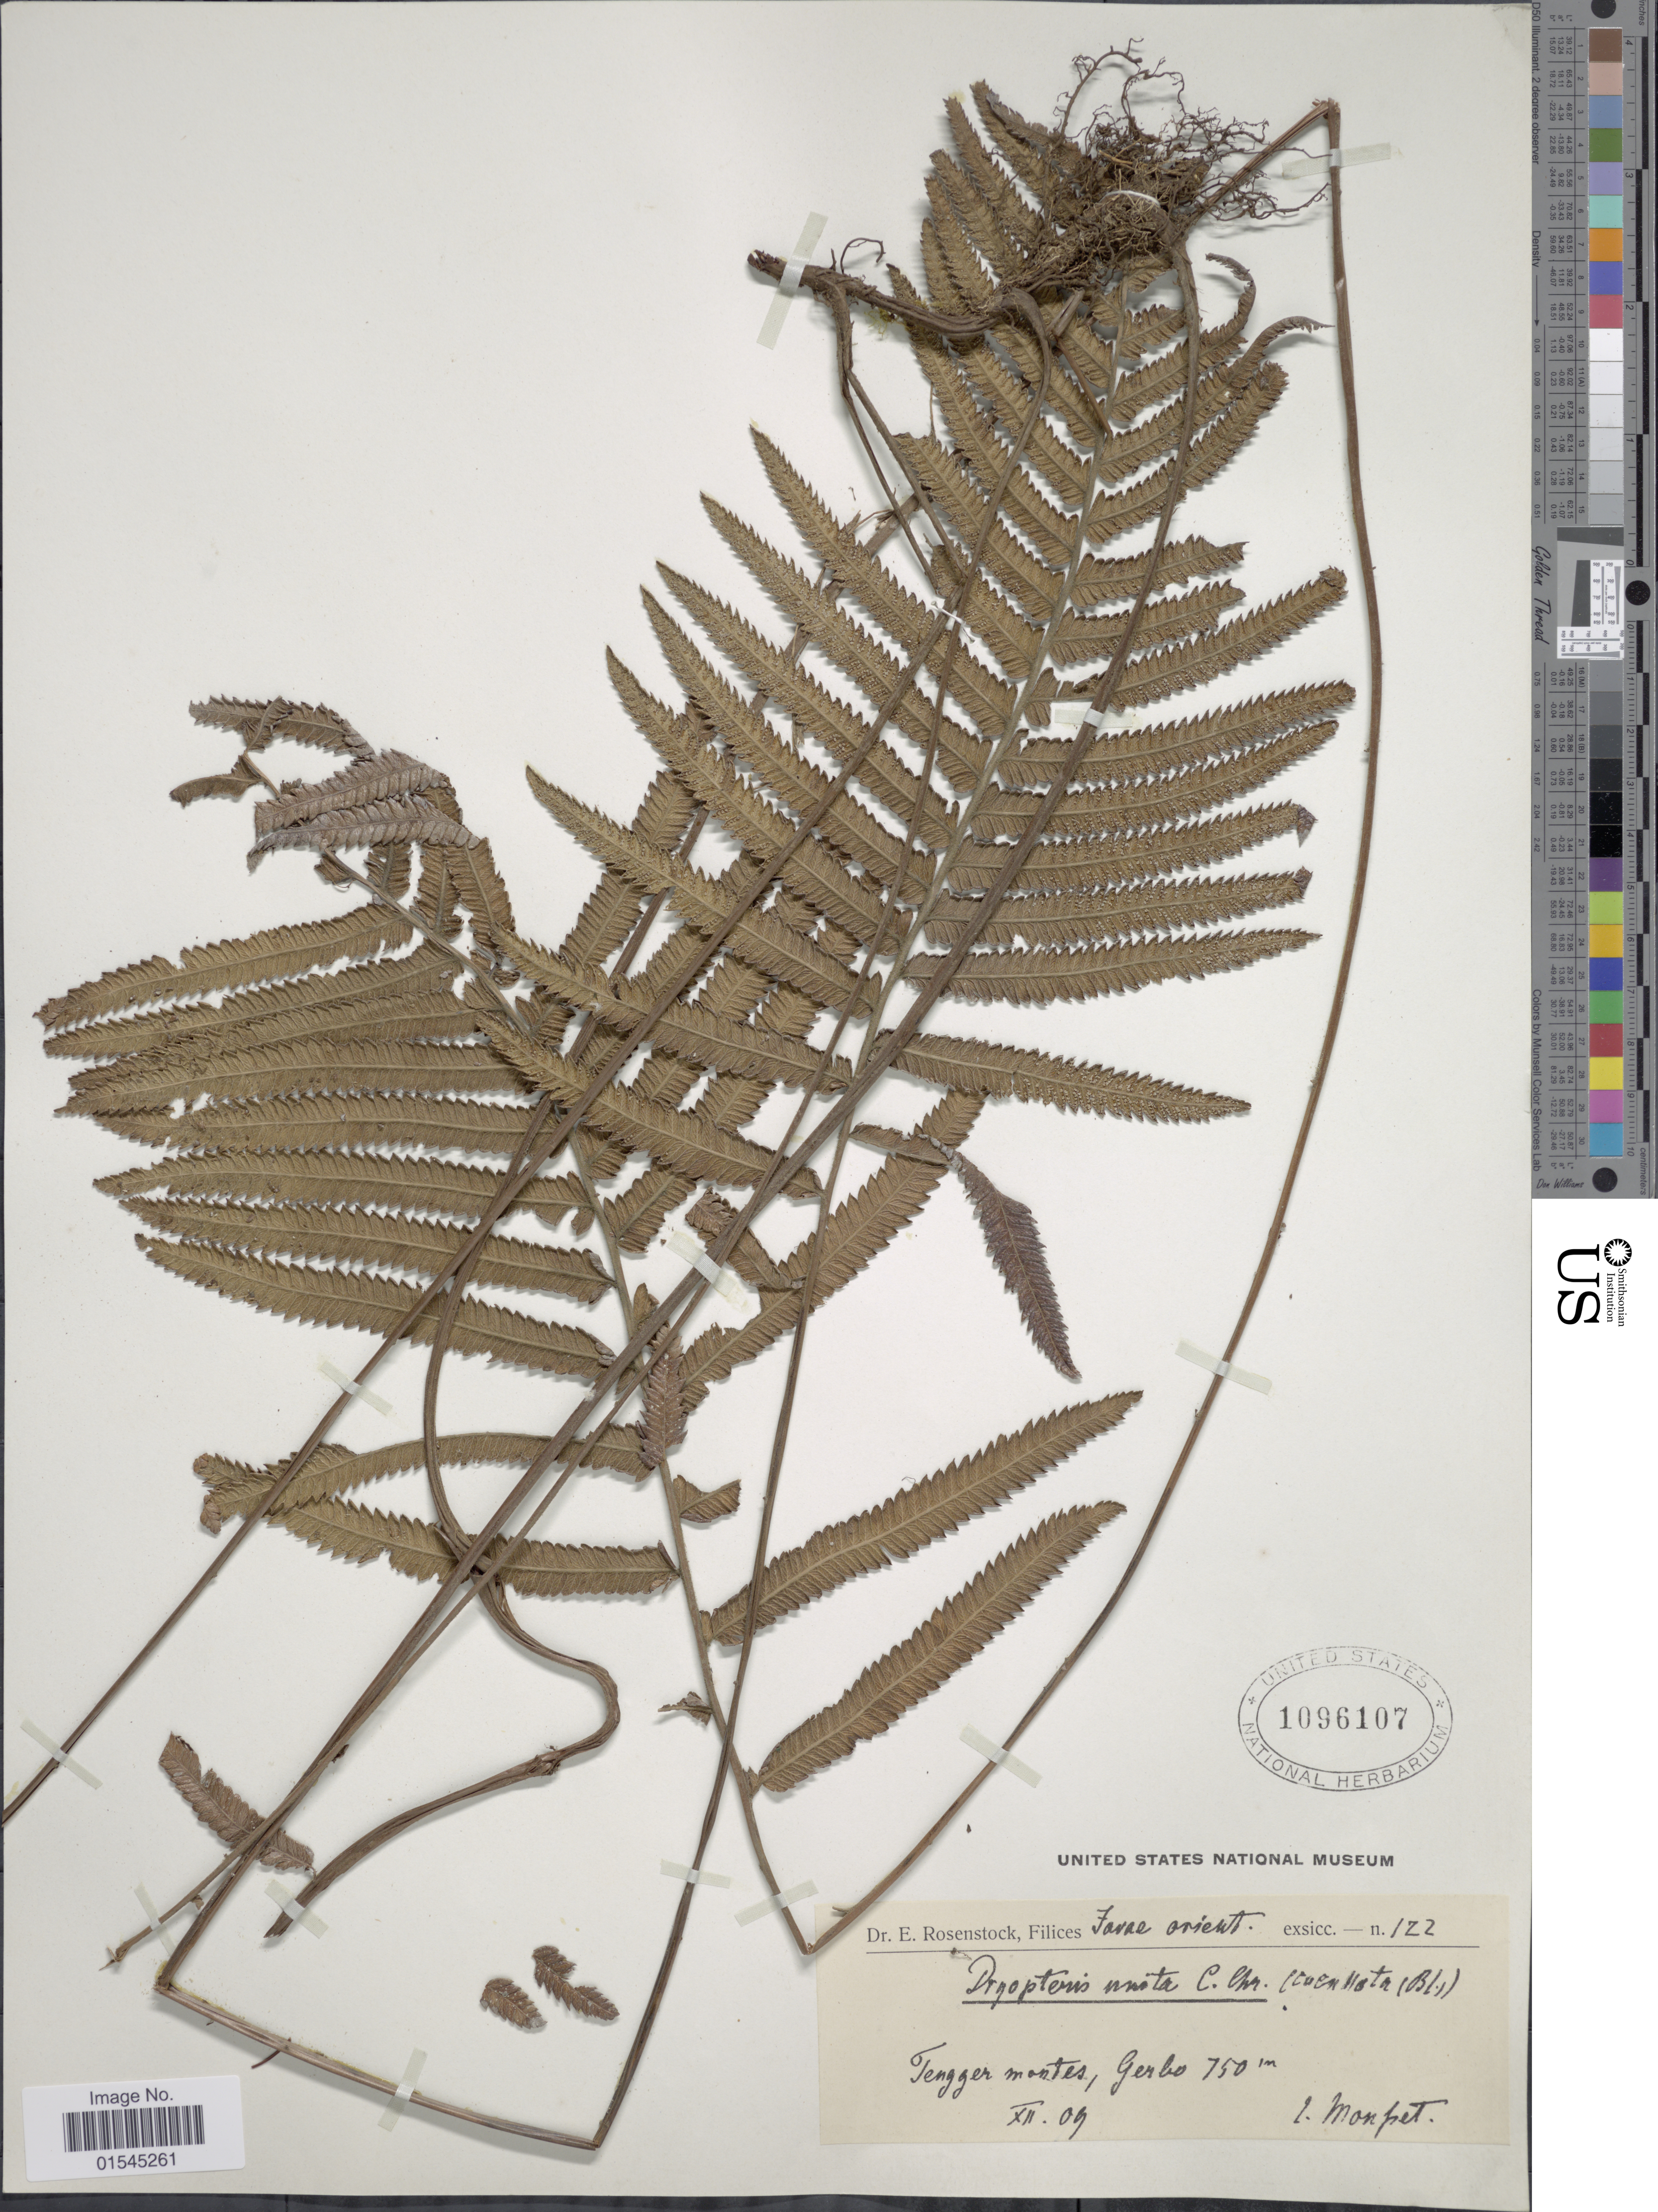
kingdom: Plantae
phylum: Tracheophyta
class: Polypodiopsida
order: Polypodiales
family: Thelypteridaceae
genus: Sphaerostephanos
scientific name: Sphaerostephanos unitus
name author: (L.) Holttum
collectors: Mousset, --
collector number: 122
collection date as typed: Transcribed d/m/y: /12/9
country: Indonesia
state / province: Java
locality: Tegger montes, Gerbo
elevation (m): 750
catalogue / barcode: US 1096107